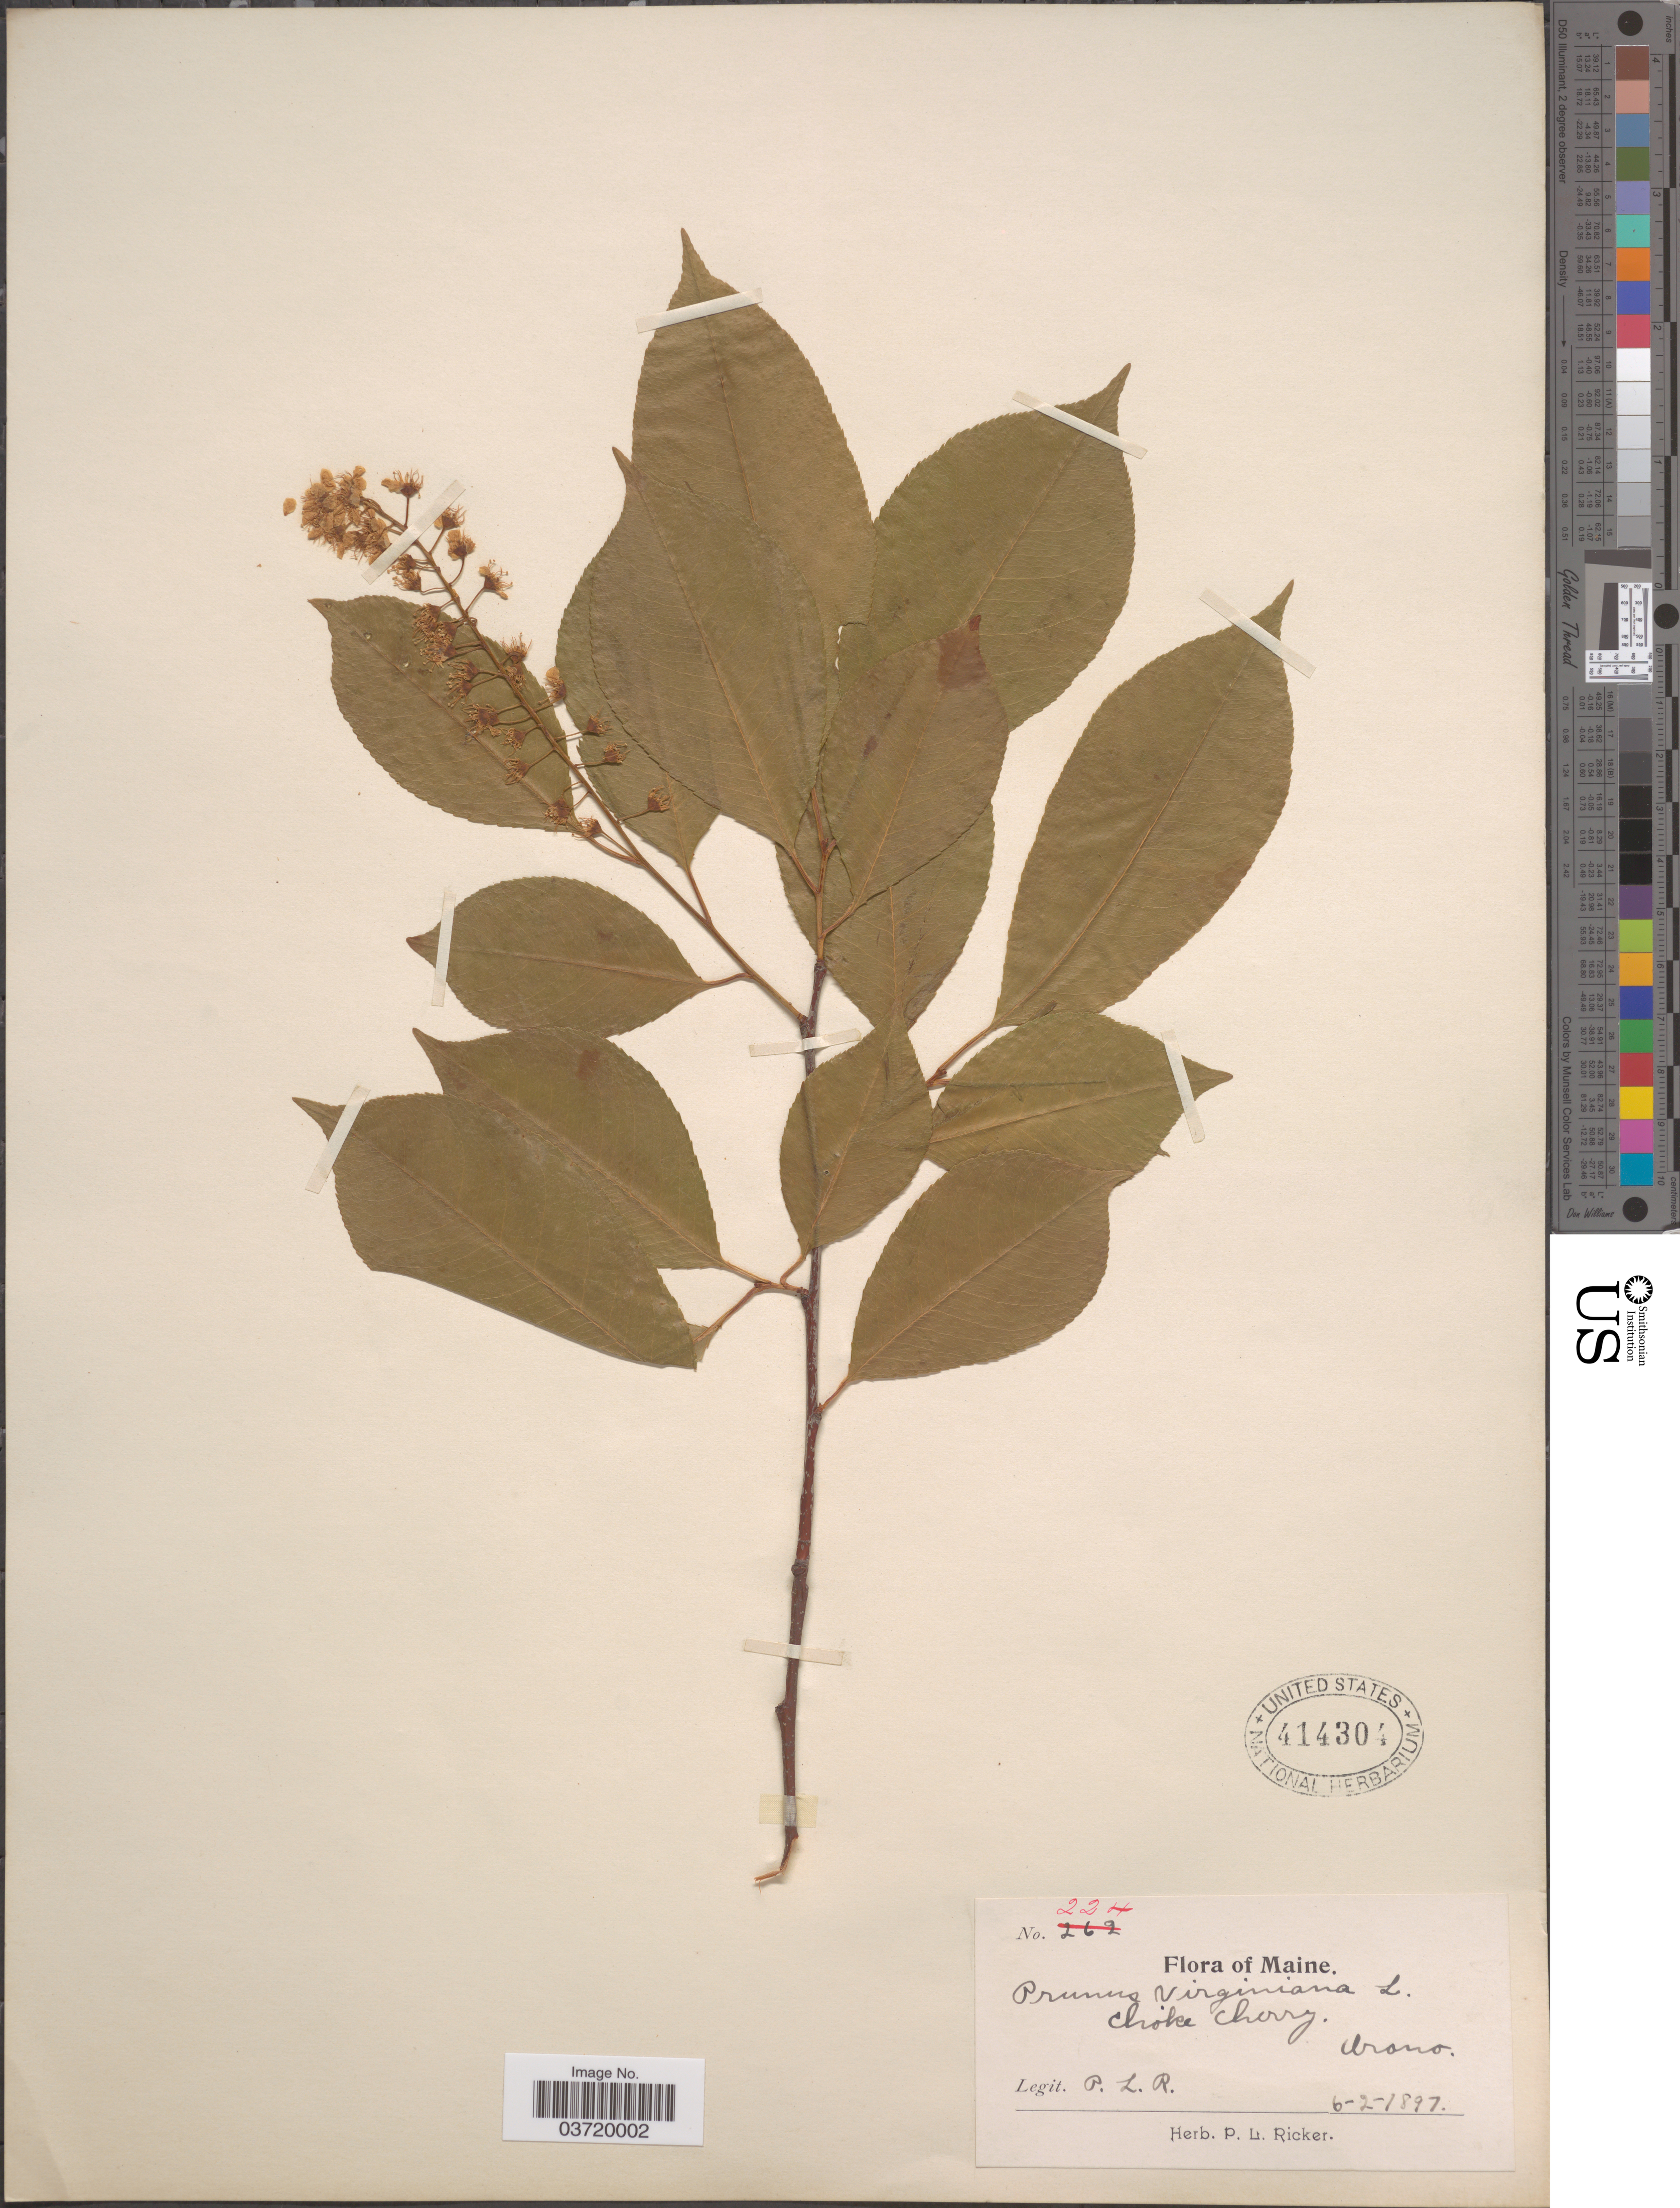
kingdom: Plantae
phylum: Tracheophyta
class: Magnoliopsida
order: Rosales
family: Rosaceae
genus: Prunus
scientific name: Prunus virginiana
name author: L.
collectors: P. Ricker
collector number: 224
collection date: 1897-06-02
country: United States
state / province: Maine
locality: Orono.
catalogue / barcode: US 414304